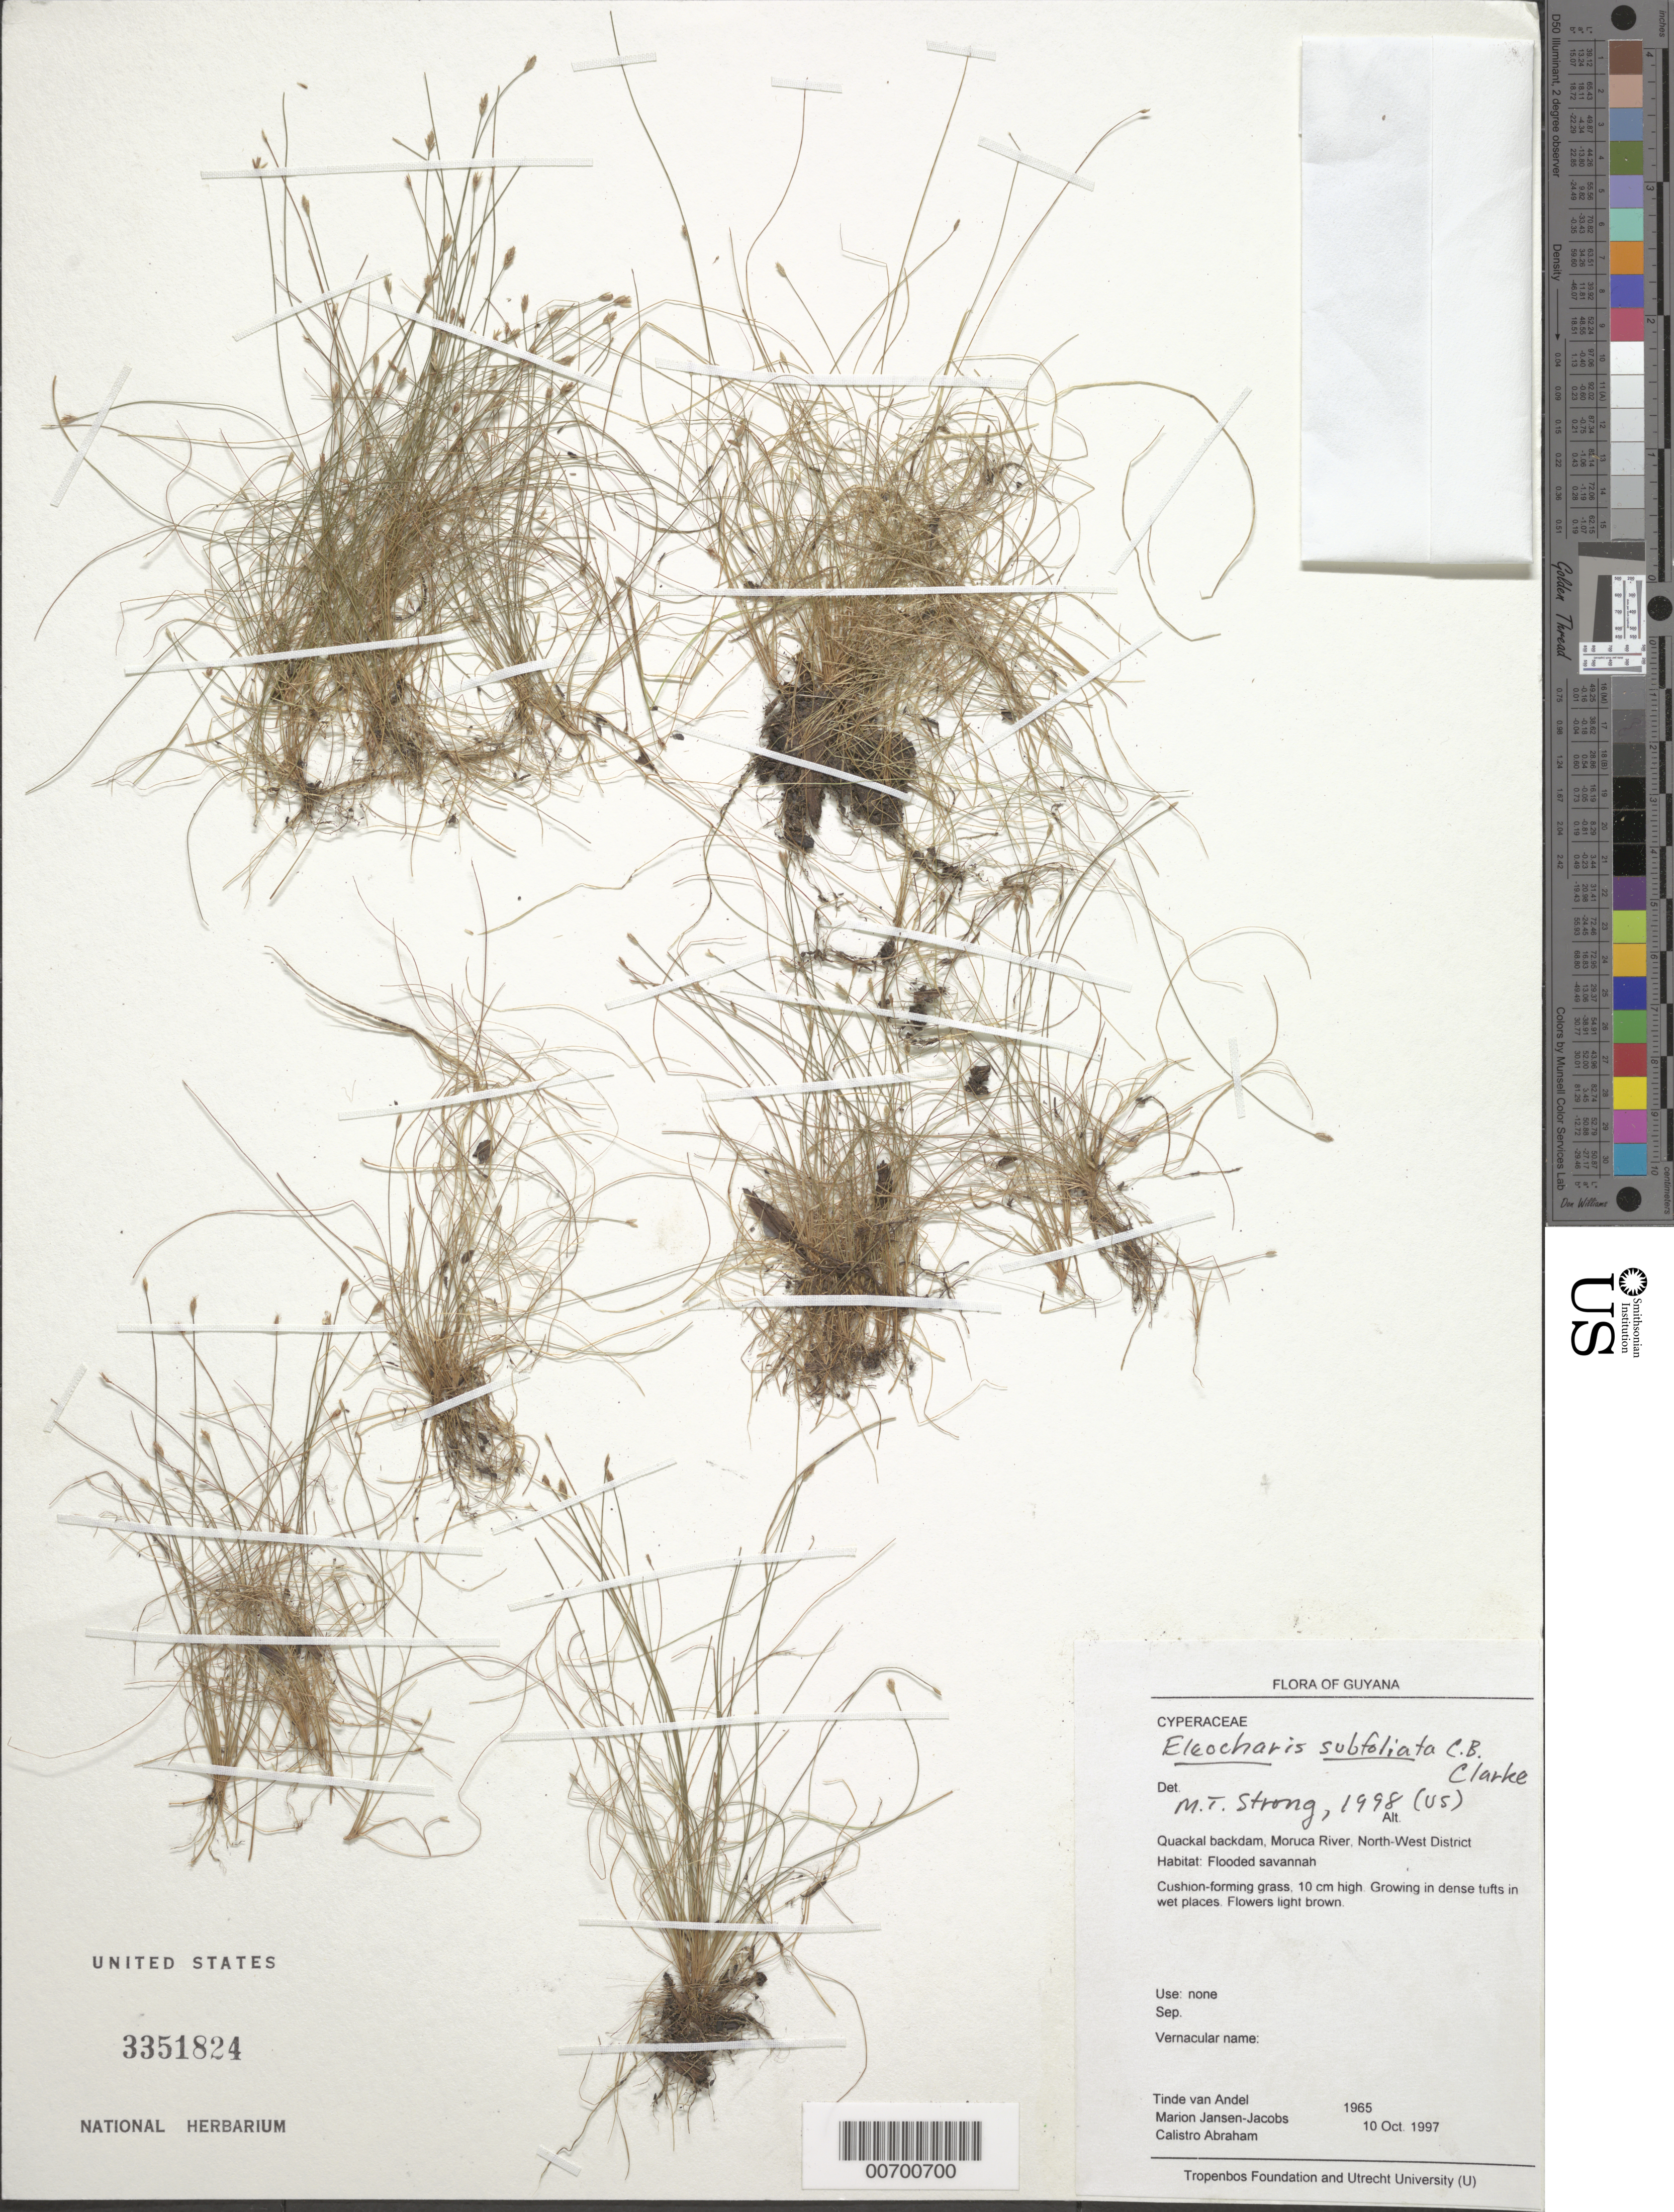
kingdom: Plantae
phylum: Tracheophyta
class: Liliopsida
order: Poales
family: Cyperaceae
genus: Eleocharis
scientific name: Eleocharis subfoliata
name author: C.B. Clarke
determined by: Strong, M. T., (US), Smithsonian Institution - National Museum of Natural History (UNITED STATES)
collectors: T. R. van Andel, M. J. Jansen-Jacobs & C. Abraham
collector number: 1965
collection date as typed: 10-Oct-97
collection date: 1997-10-10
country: Guyana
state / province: Barima-Waini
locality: Moruca River, NW Dist.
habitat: Quackal backdam, Flooded savanna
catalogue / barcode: US 3351824